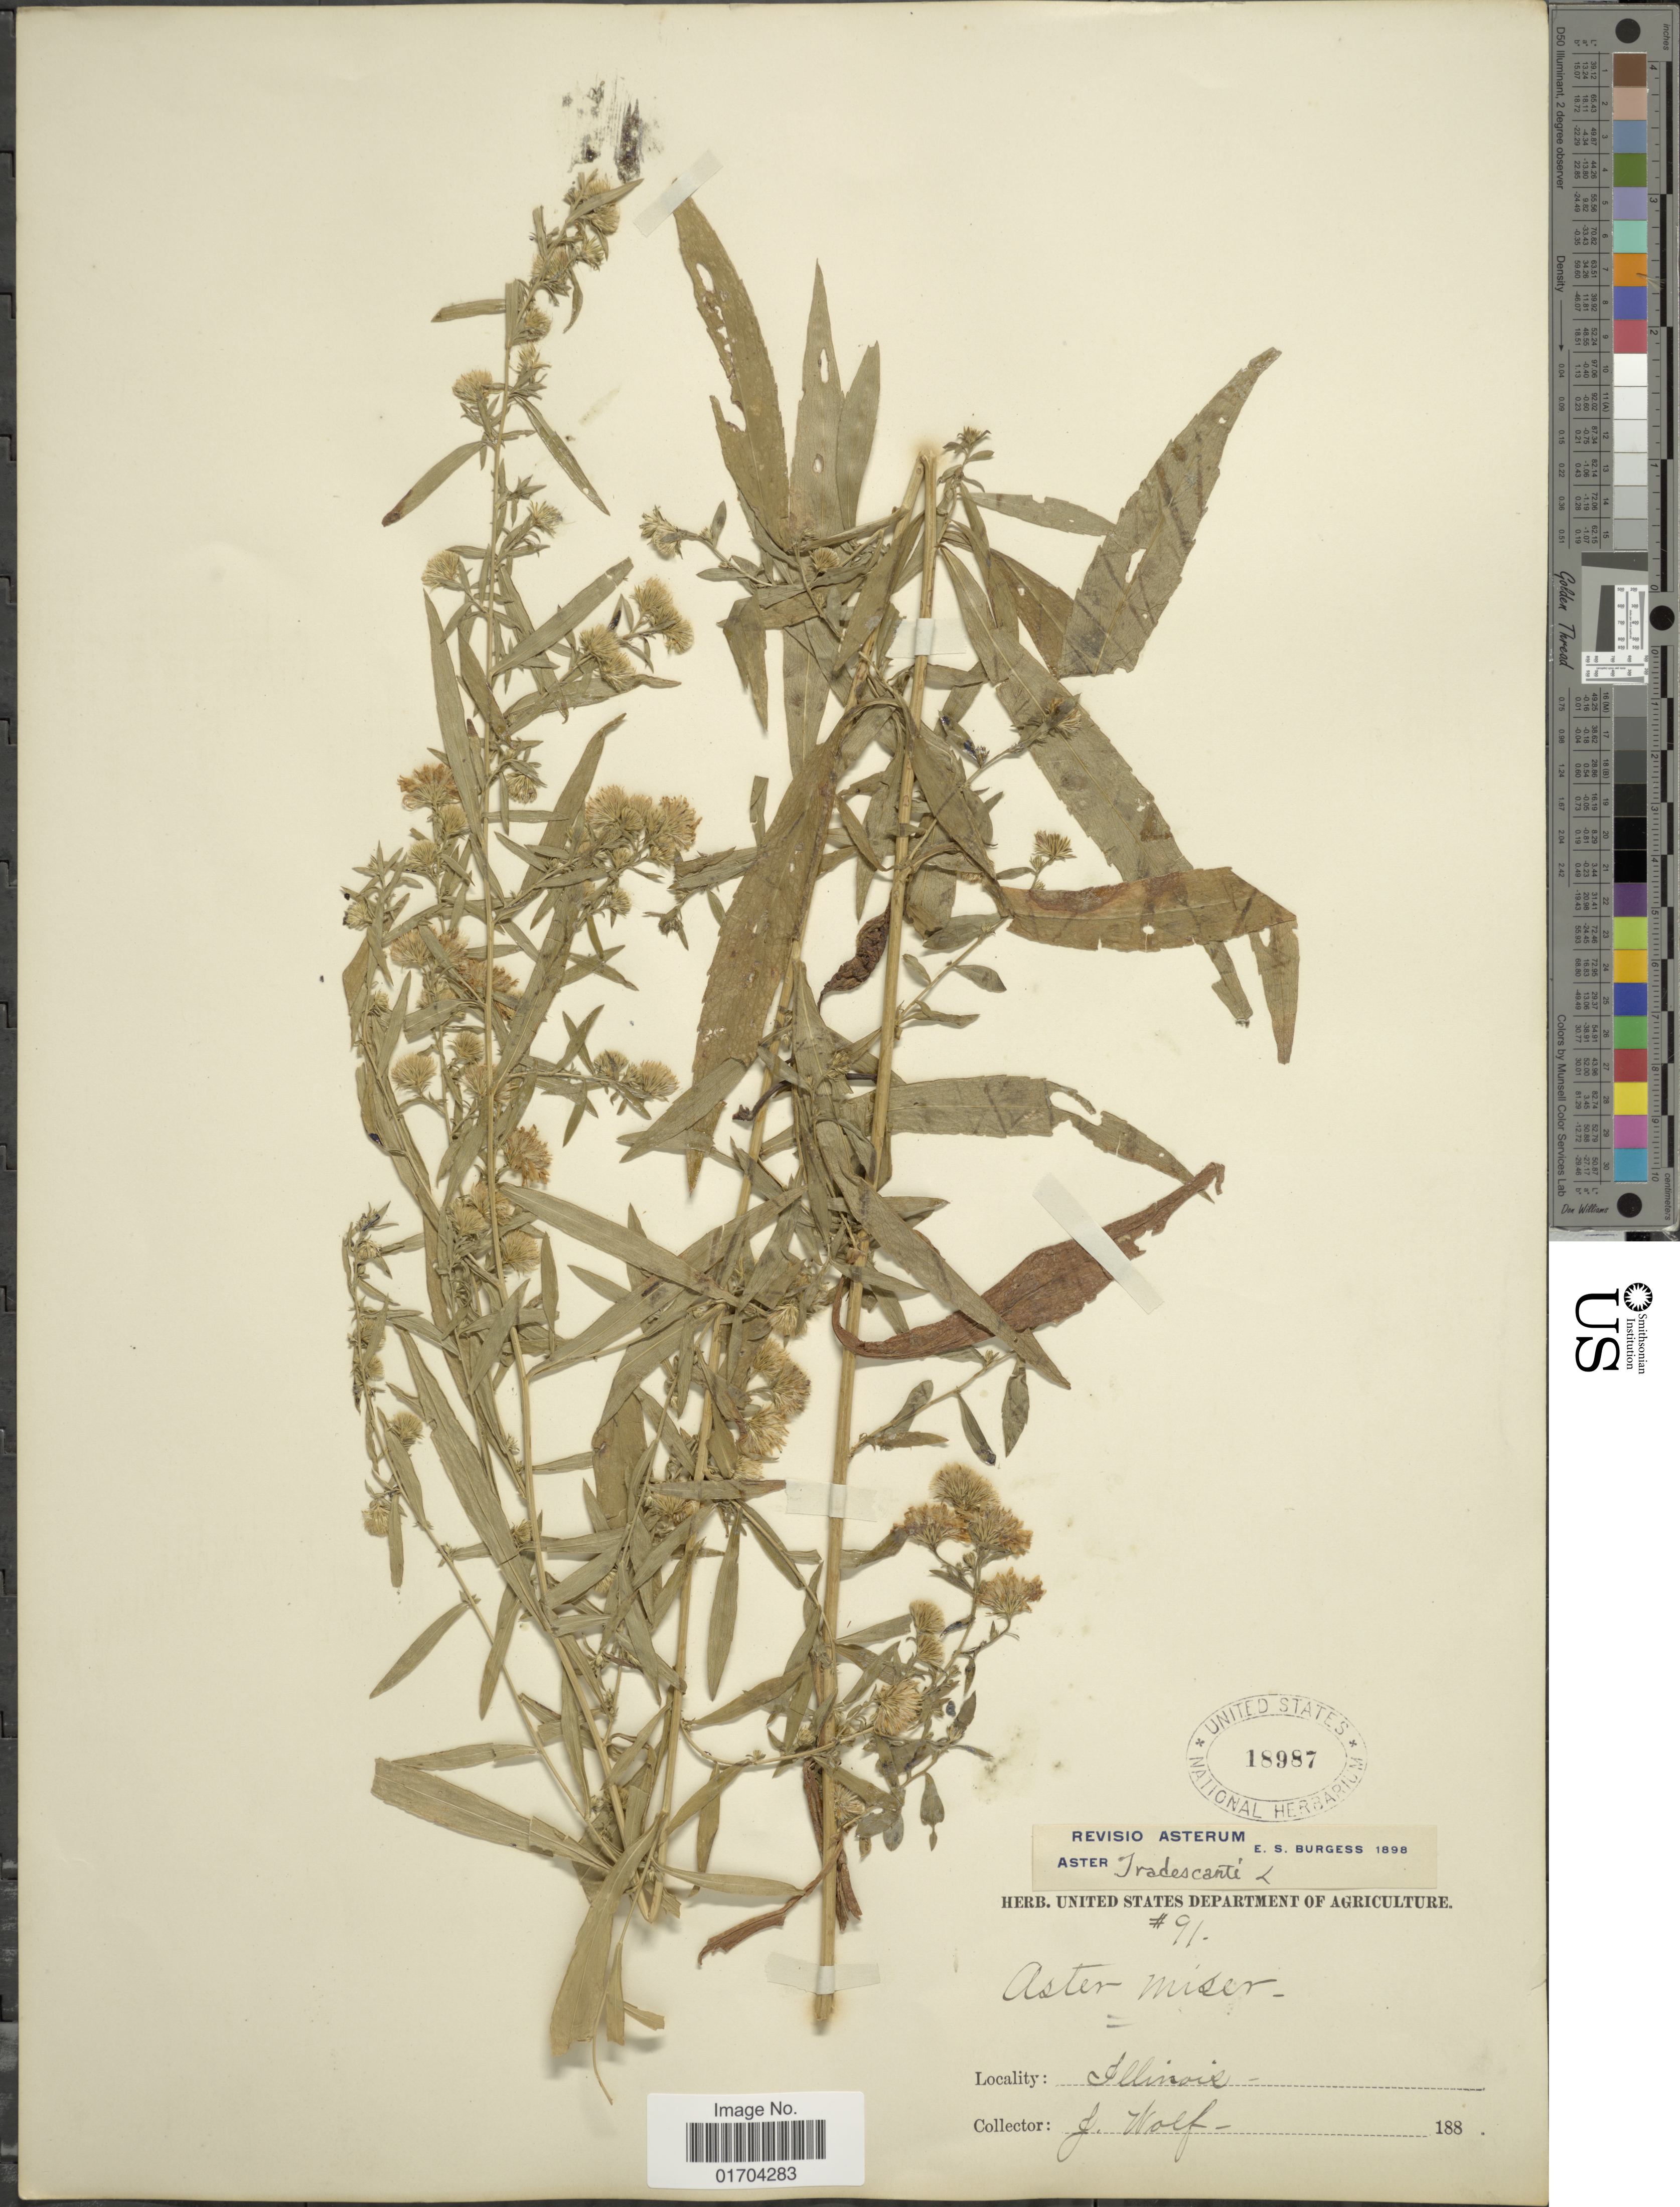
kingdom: Plantae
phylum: Tracheophyta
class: Magnoliopsida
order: Asterales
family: Asteraceae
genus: Symphyotrichum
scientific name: Symphyotrichum sp.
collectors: J. Wolf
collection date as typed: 188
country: United States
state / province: Illinois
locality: Illinois.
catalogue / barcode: US 18987